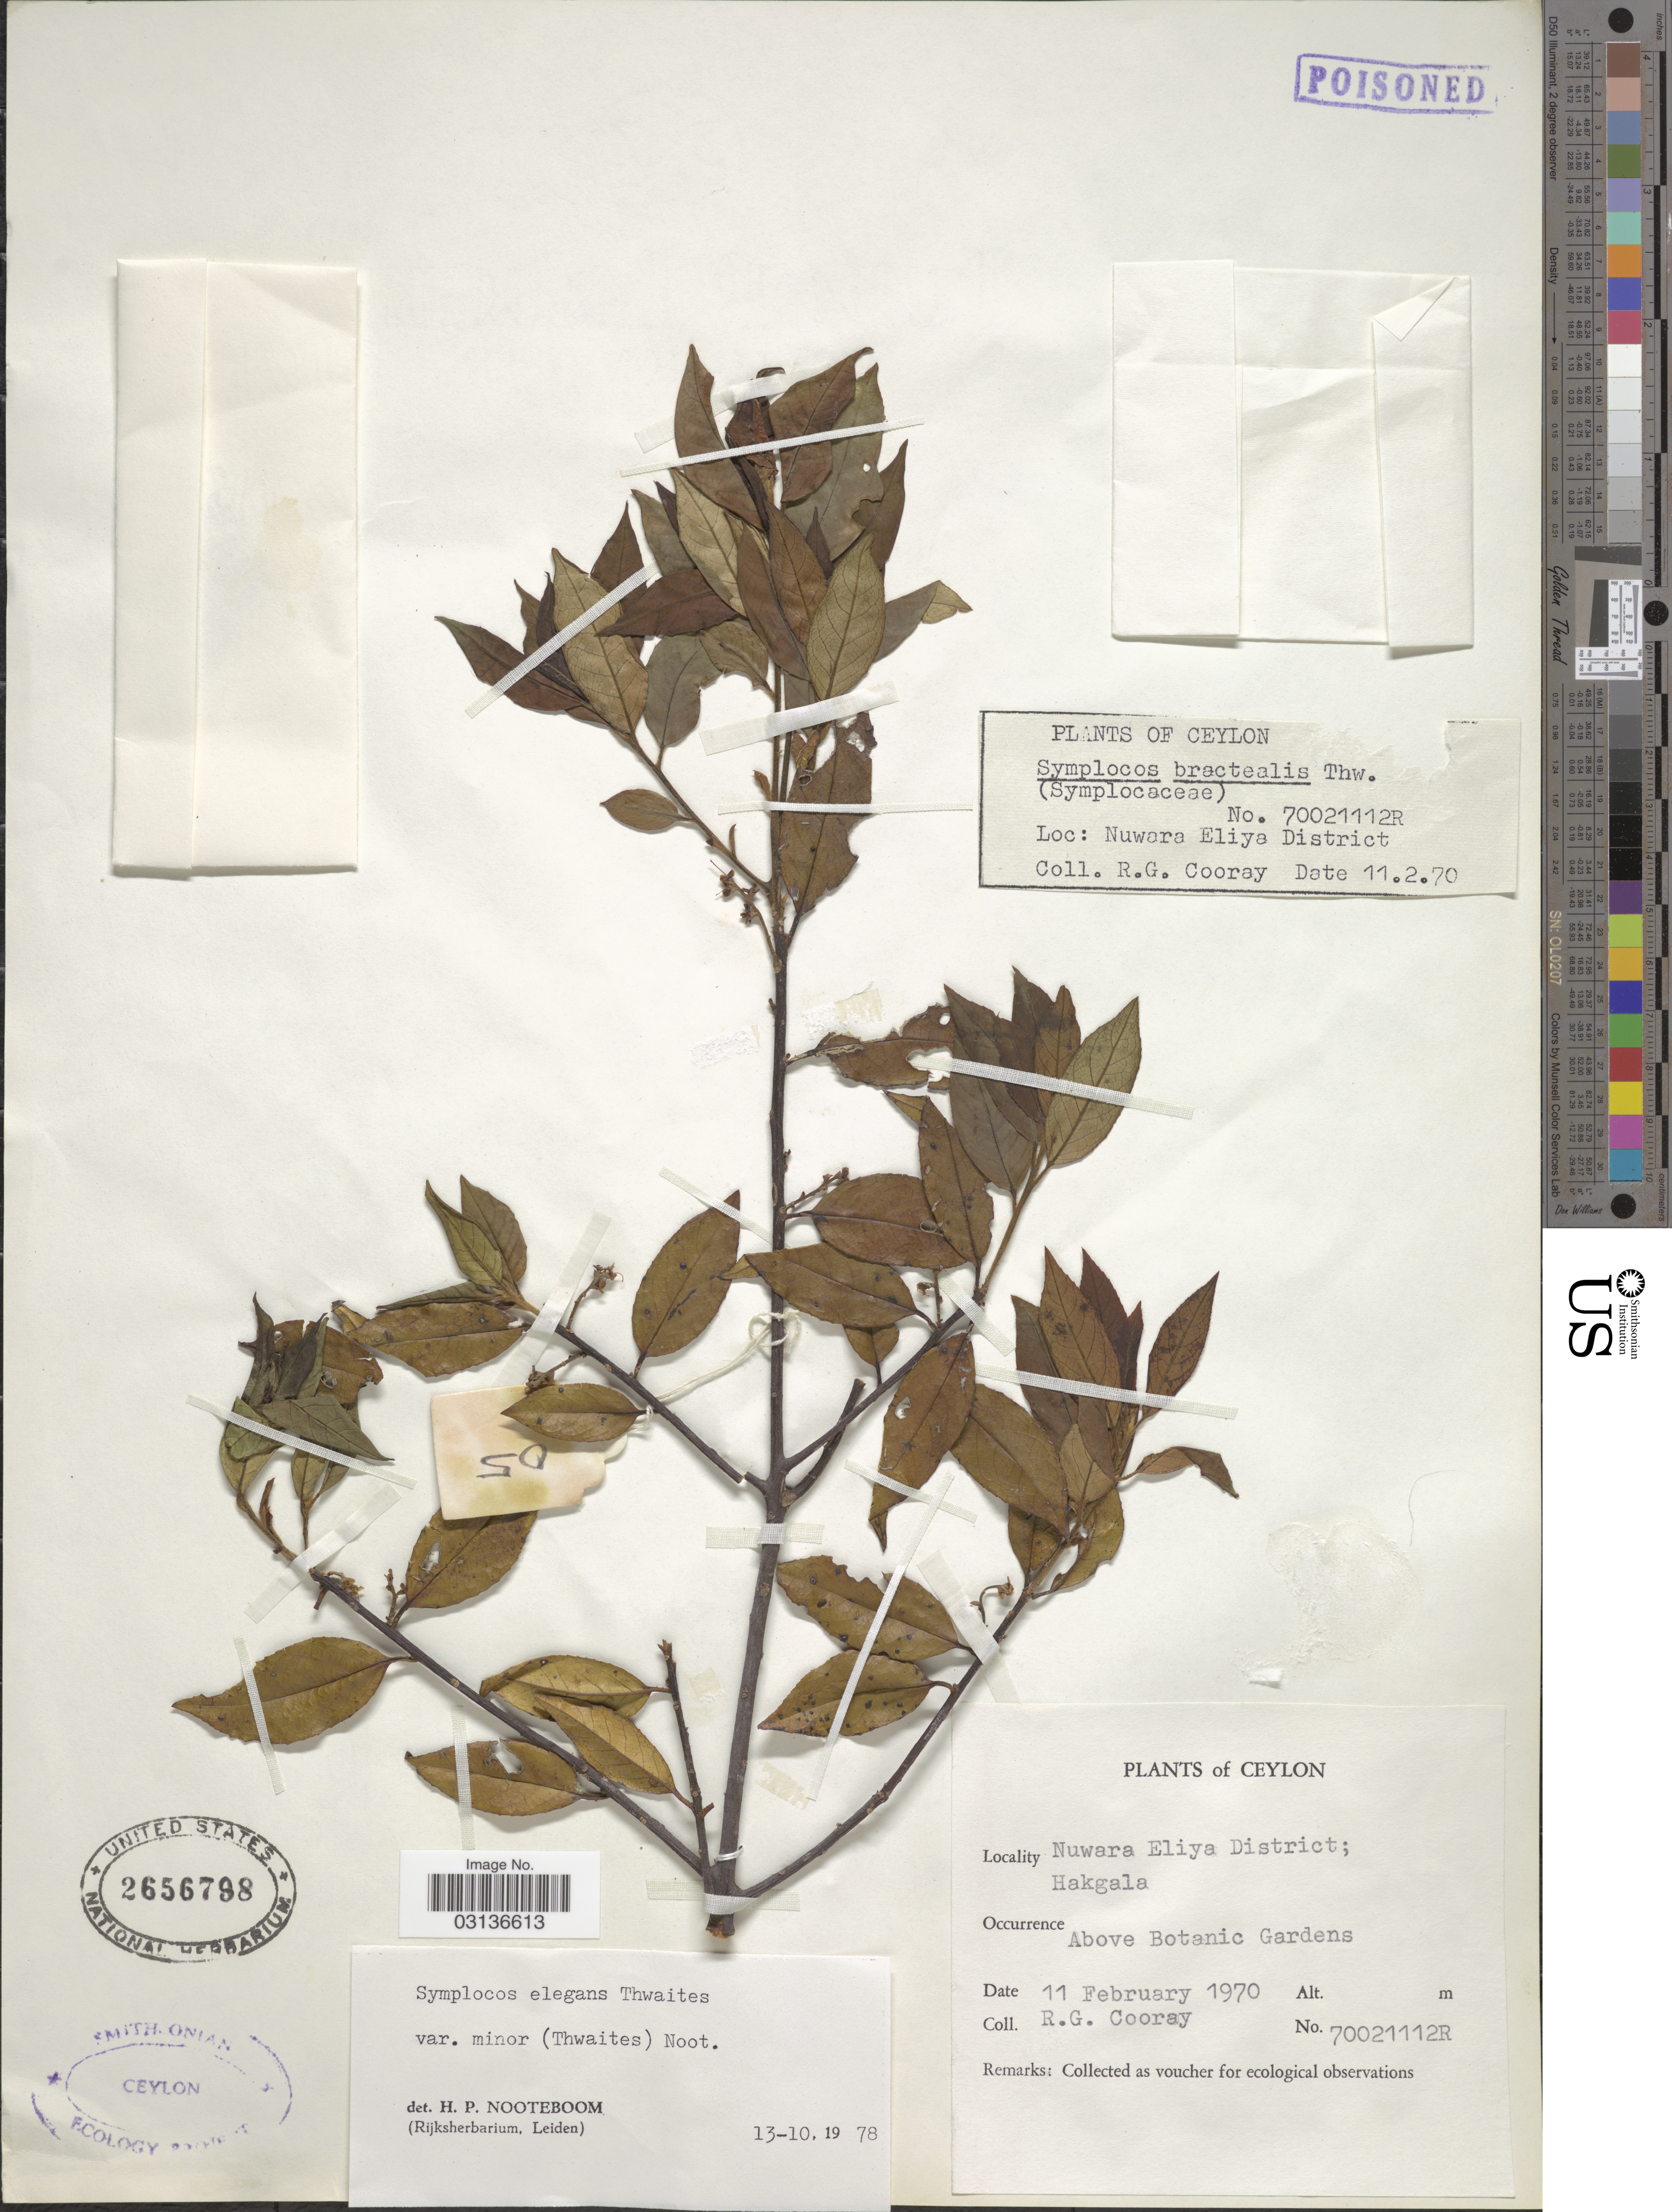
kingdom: Plantae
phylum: Tracheophyta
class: Magnoliopsida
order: Ericales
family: Symplocaceae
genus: Symplocos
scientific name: Symplocos elegans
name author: Thwaites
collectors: R. Cooray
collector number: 70021112R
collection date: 1970-02-11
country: Sri Lanka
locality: Nuwara Eliya District; Hakgala. Above Botanic Gardens. Ceylon.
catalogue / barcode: US 2656798